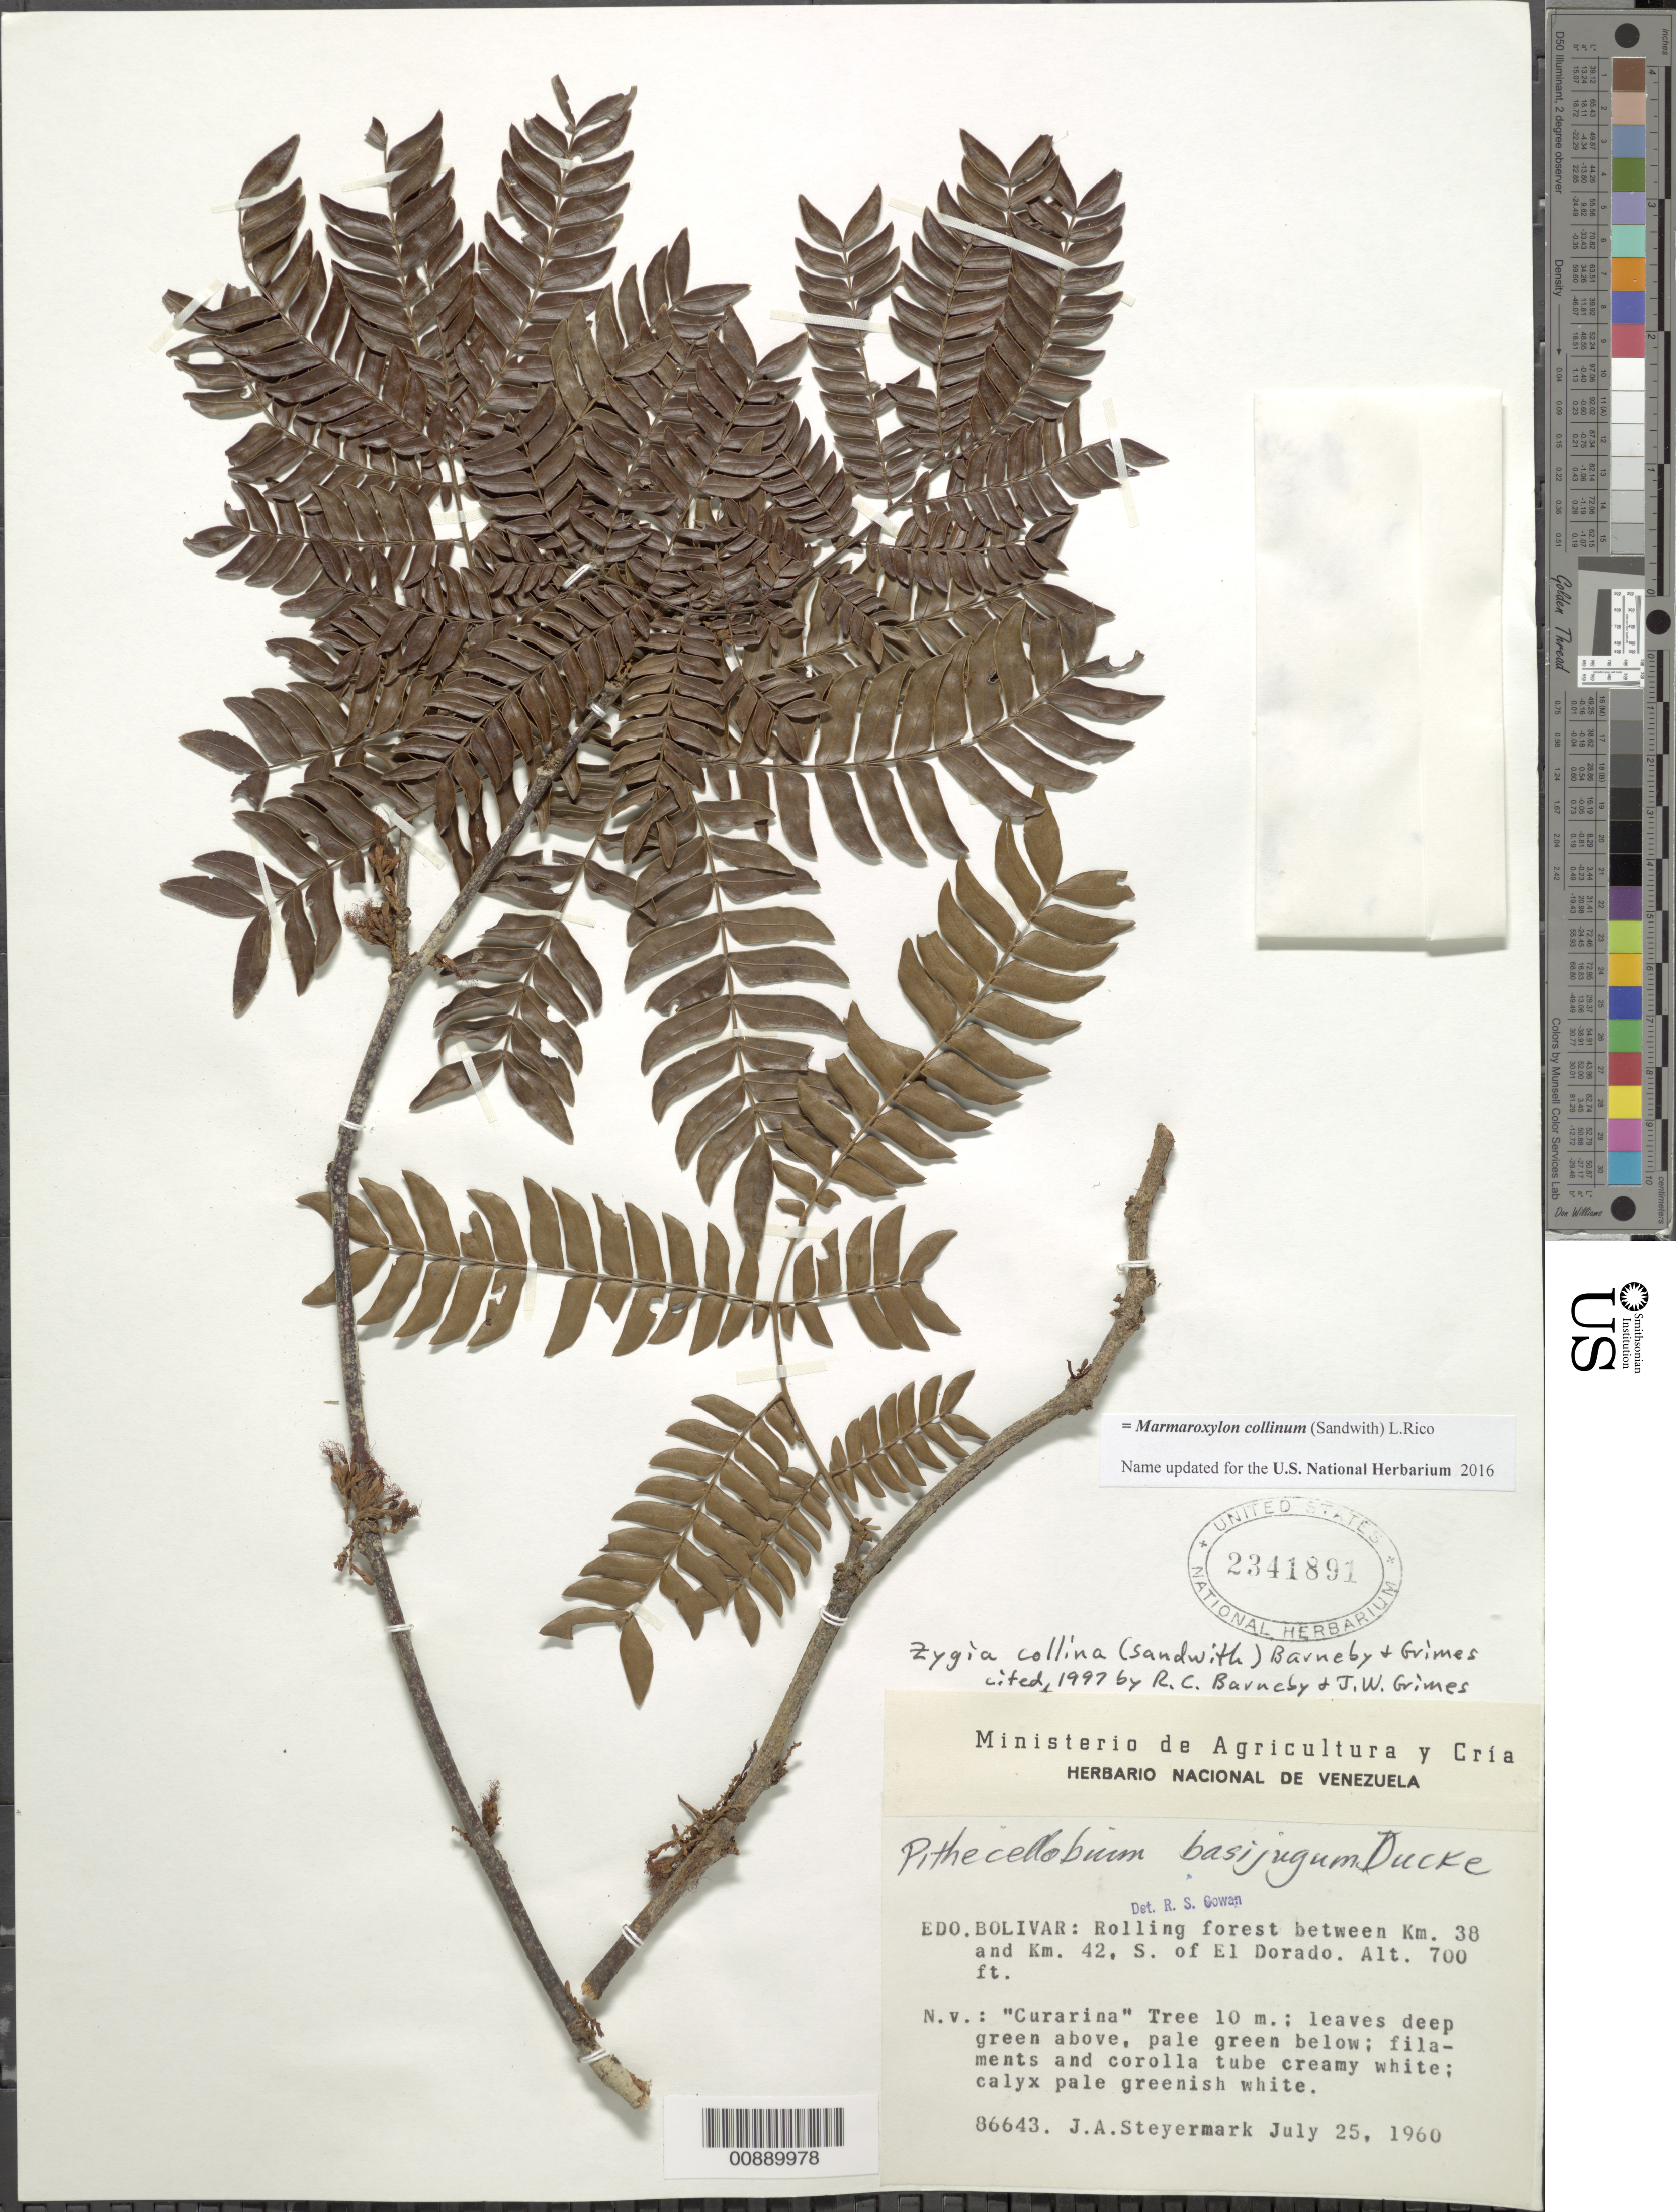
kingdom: Plantae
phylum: Tracheophyta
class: Magnoliopsida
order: Fabales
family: Fabaceae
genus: Zygia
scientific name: Zygia collina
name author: (Sandwith) Barneby & J.W. Grimes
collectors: J. Steyermark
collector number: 86643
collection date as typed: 25-Jul-60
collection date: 1960-07-25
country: Venezuela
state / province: Bolívar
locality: El Dorado, S of, km 38 to km 42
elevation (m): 213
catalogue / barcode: US 2341891